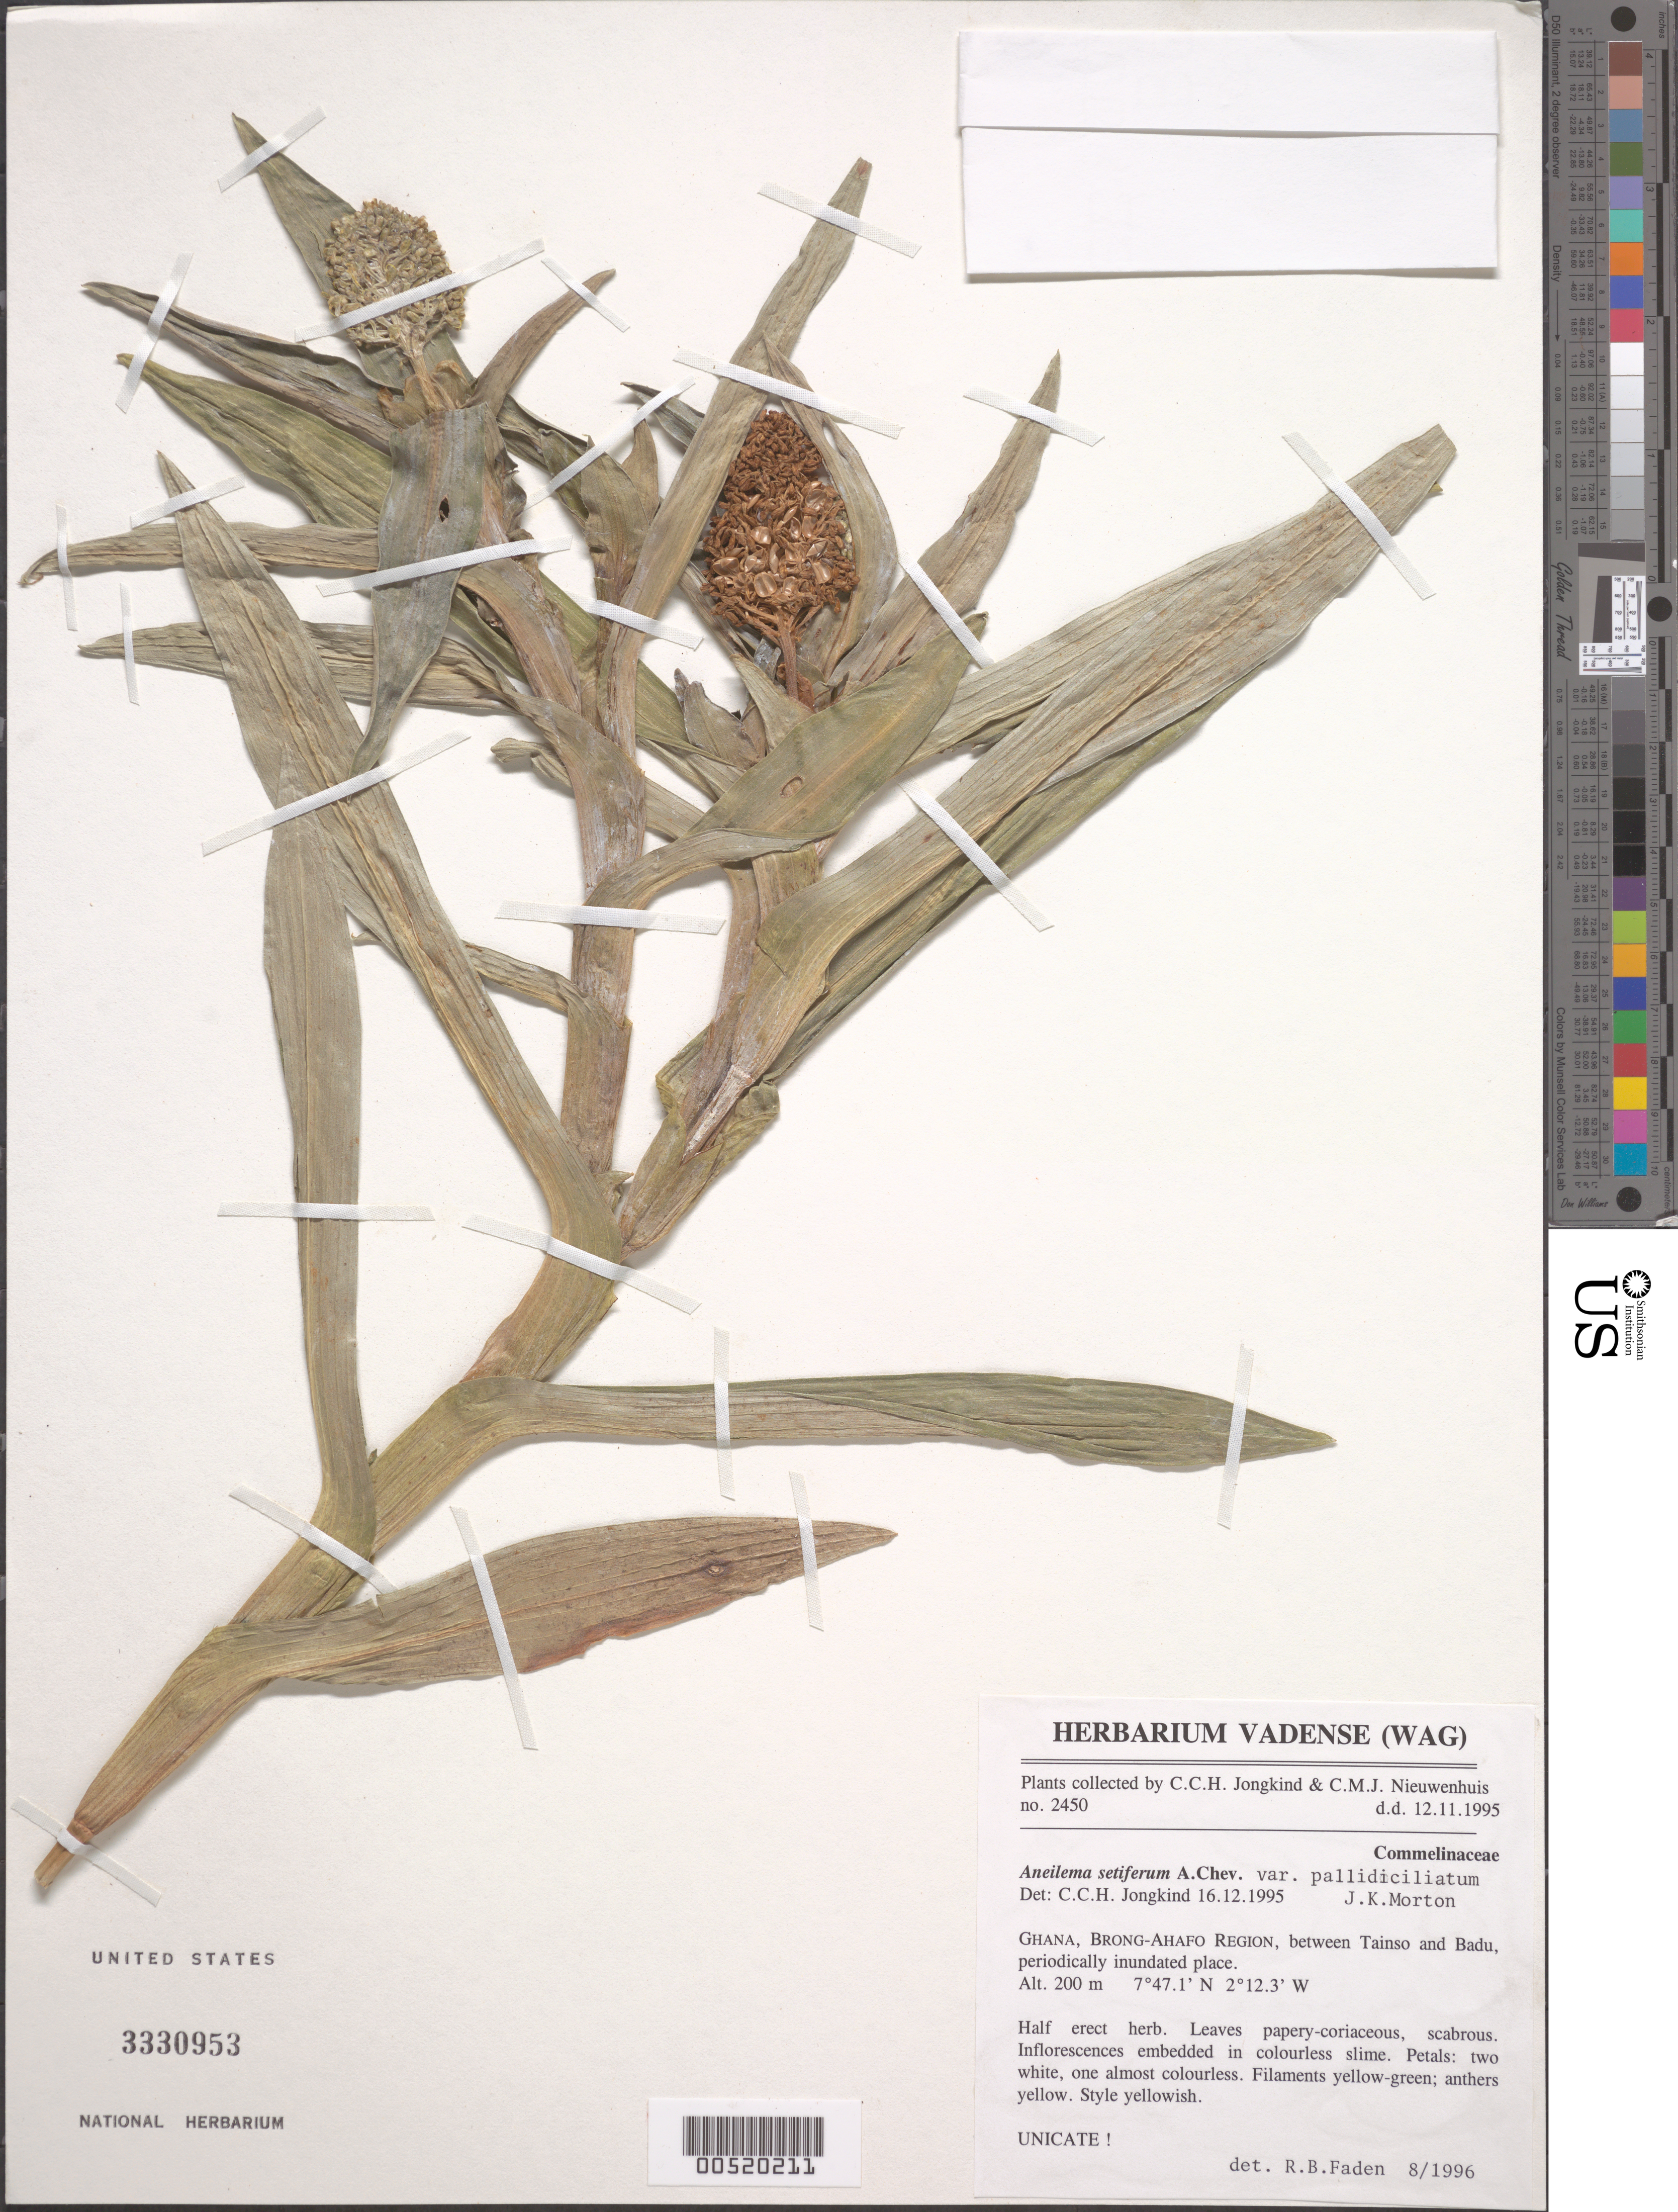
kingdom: Plantae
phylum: Tracheophyta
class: Liliopsida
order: Commelinales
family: Commelinaceae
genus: Aneilema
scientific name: Aneilema setiferum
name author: A. Chev.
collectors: C. C. Jongkind & C. Nieuwenhuis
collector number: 2450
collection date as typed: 16 Dec 1995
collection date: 1995-12-16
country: Ghana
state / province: Brong-ahafo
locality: Between tainso and badu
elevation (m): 200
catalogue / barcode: US 3330953